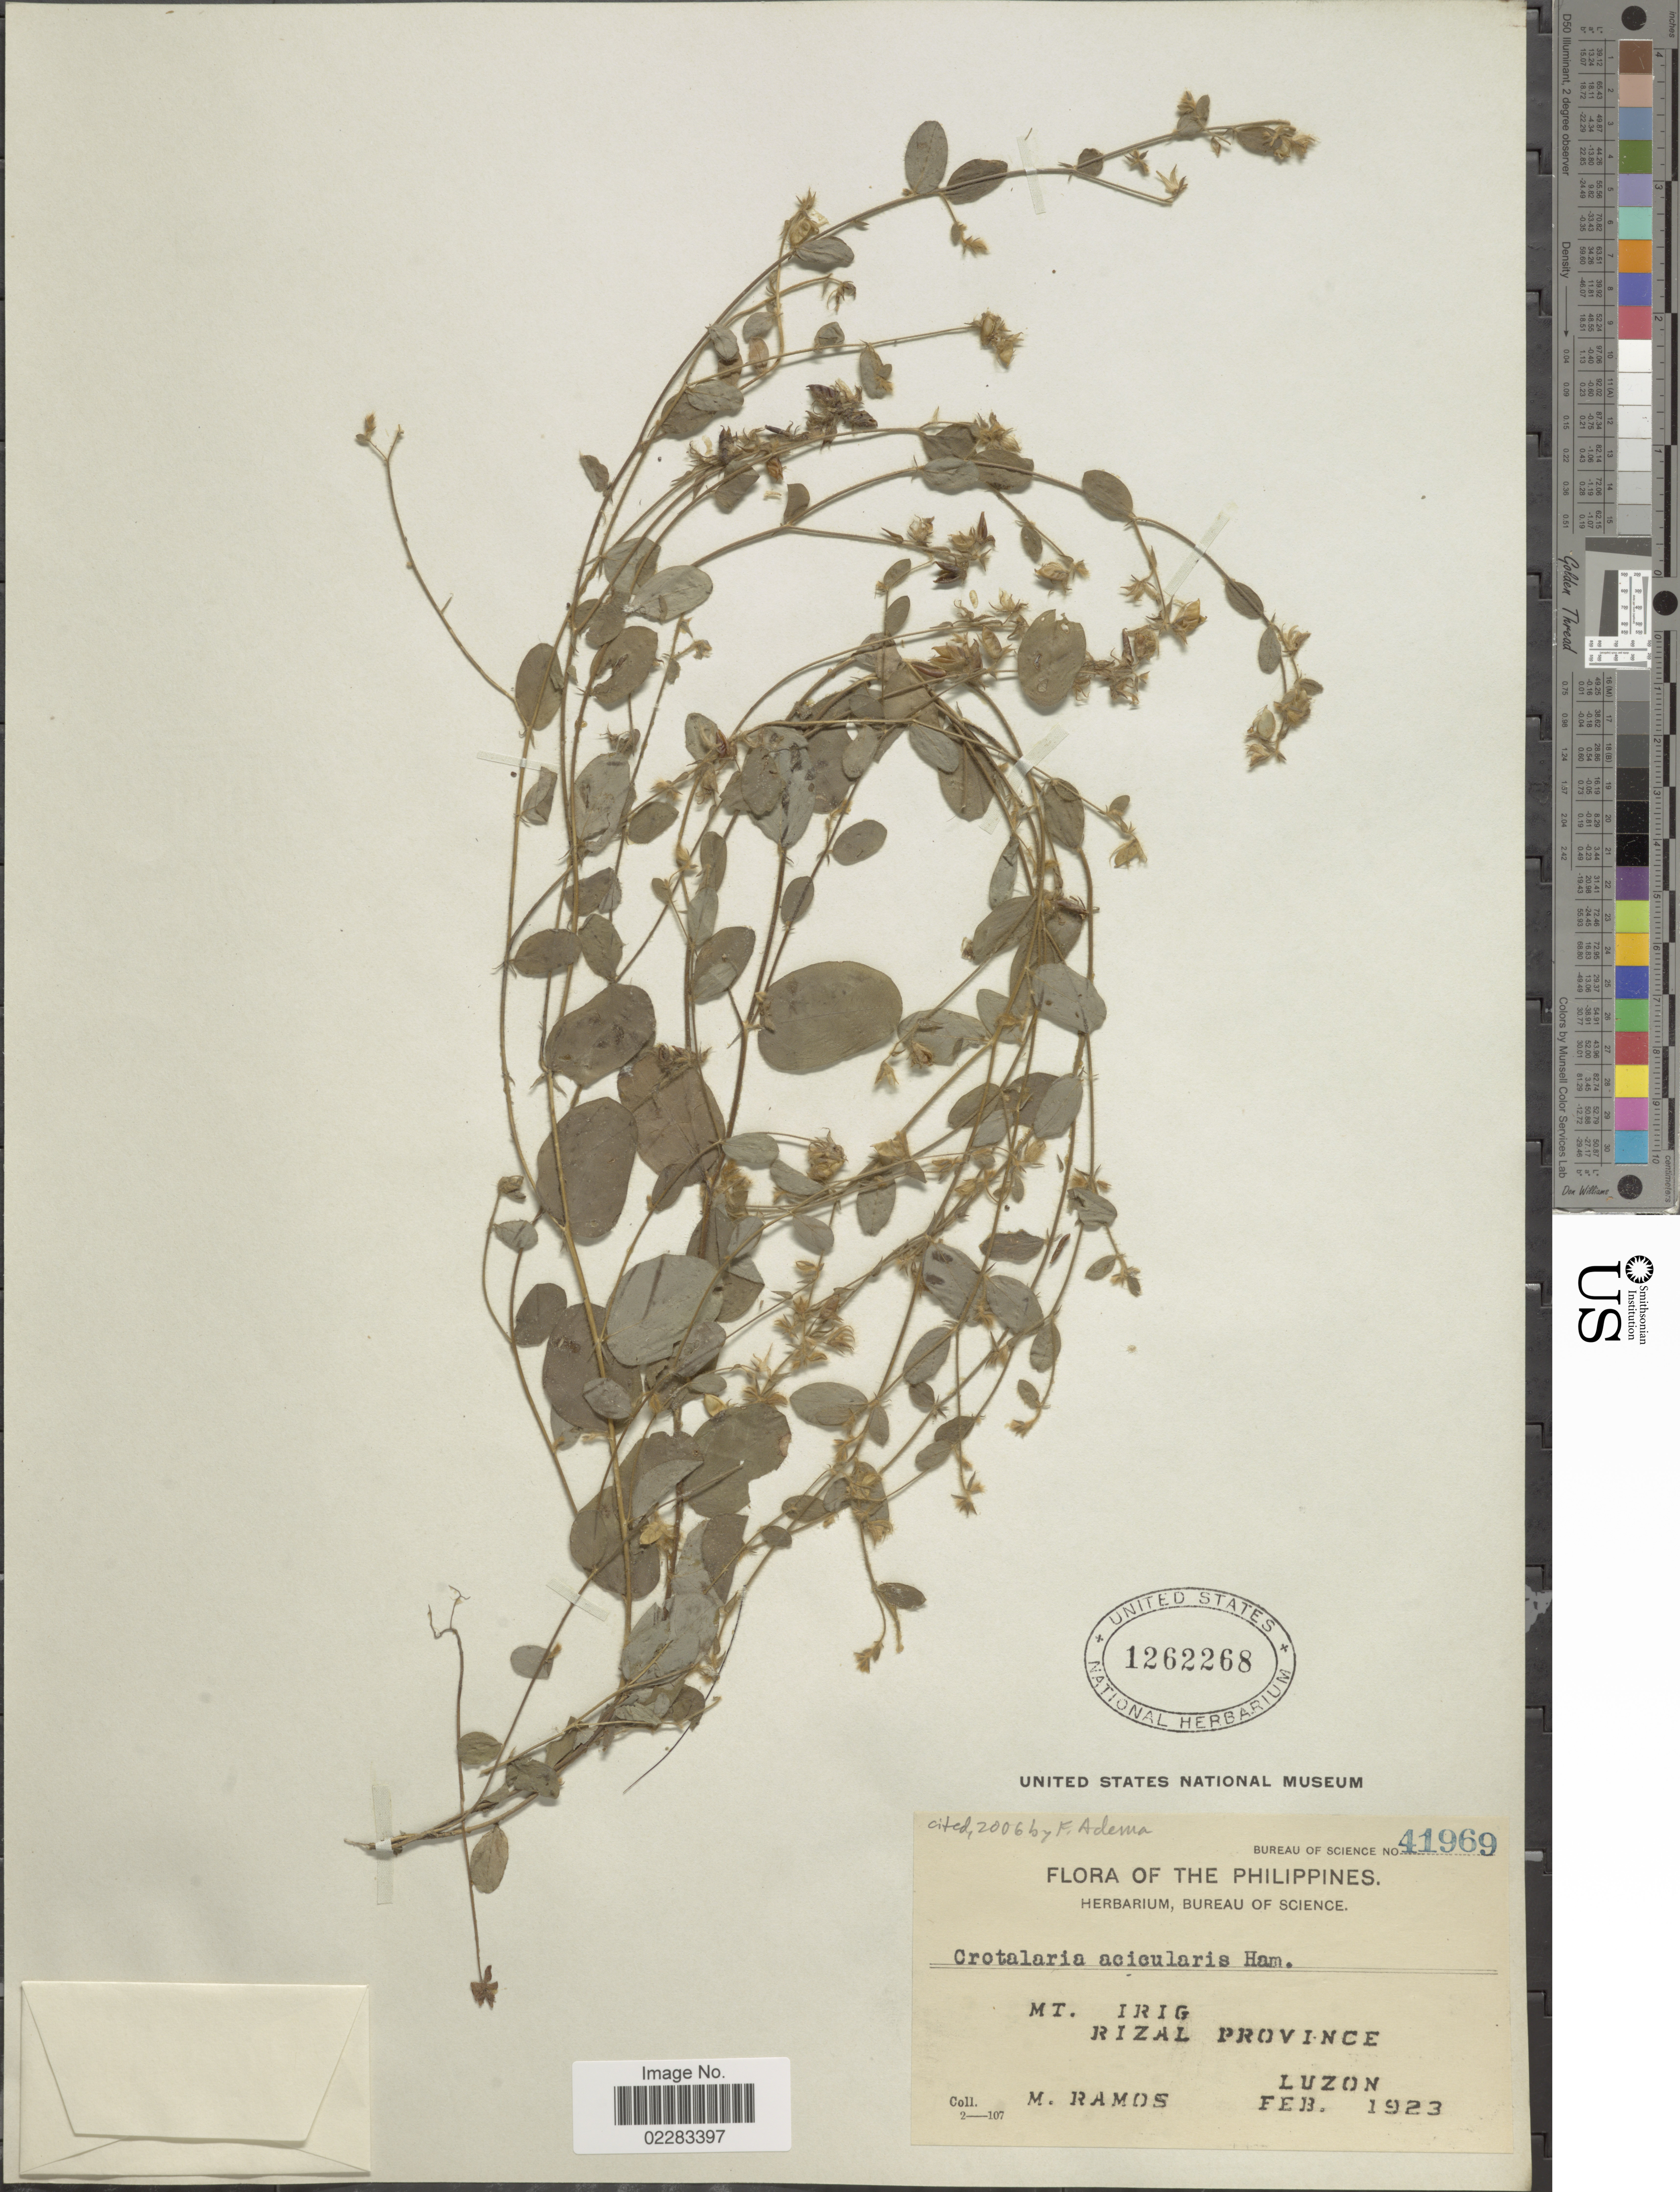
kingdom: Plantae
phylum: Tracheophyta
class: Magnoliopsida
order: Fabales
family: Fabaceae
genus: Crotalaria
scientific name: Crotalaria acicularis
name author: Ham.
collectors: M. Ramos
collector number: Bureau of Science 41969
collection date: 1923-02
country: Philippines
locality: Mt Irig, Rizal Province, Luzon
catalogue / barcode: US 1262268